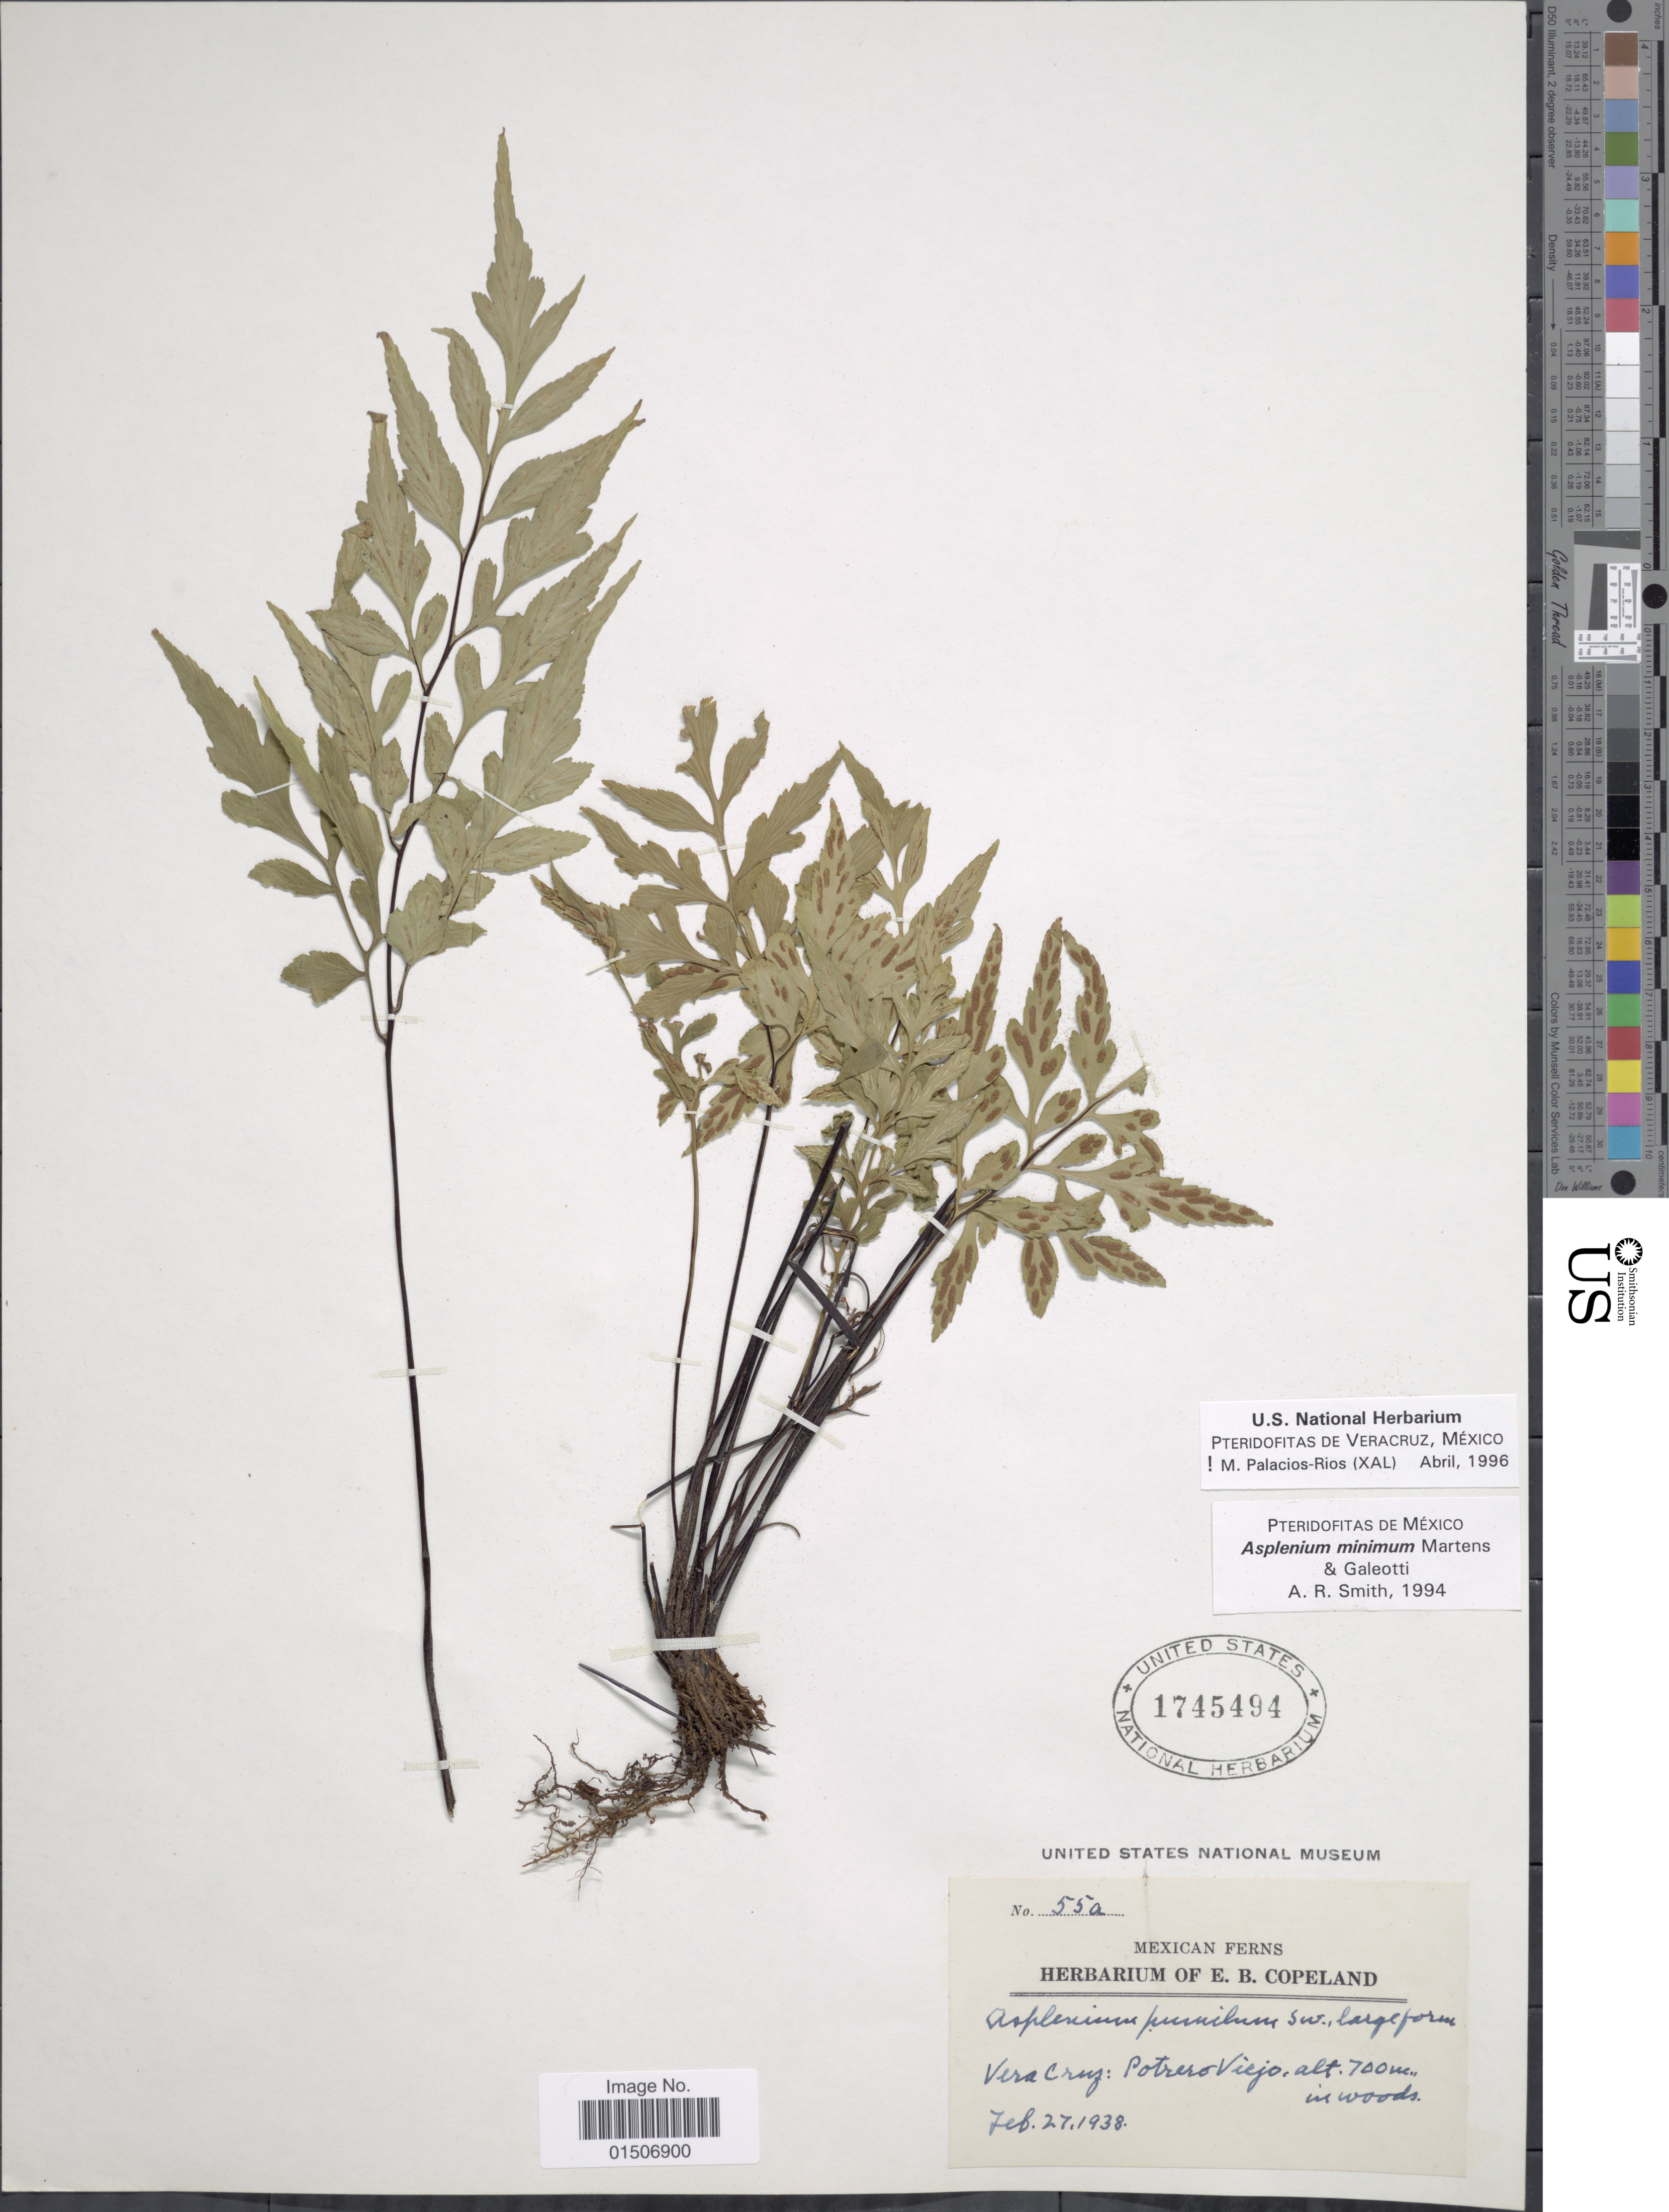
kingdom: Plantae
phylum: Tracheophyta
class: Polypodiopsida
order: Polypodiales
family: Aspleniaceae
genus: Asplenium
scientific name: Asplenium minimum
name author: Mart. & Galeotti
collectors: ex herb. E. B. Copeland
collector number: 55a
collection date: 1938-02-27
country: Mexico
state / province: Veracruz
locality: Vera Cruz: Potrero Viejo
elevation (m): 700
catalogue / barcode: US 1745494